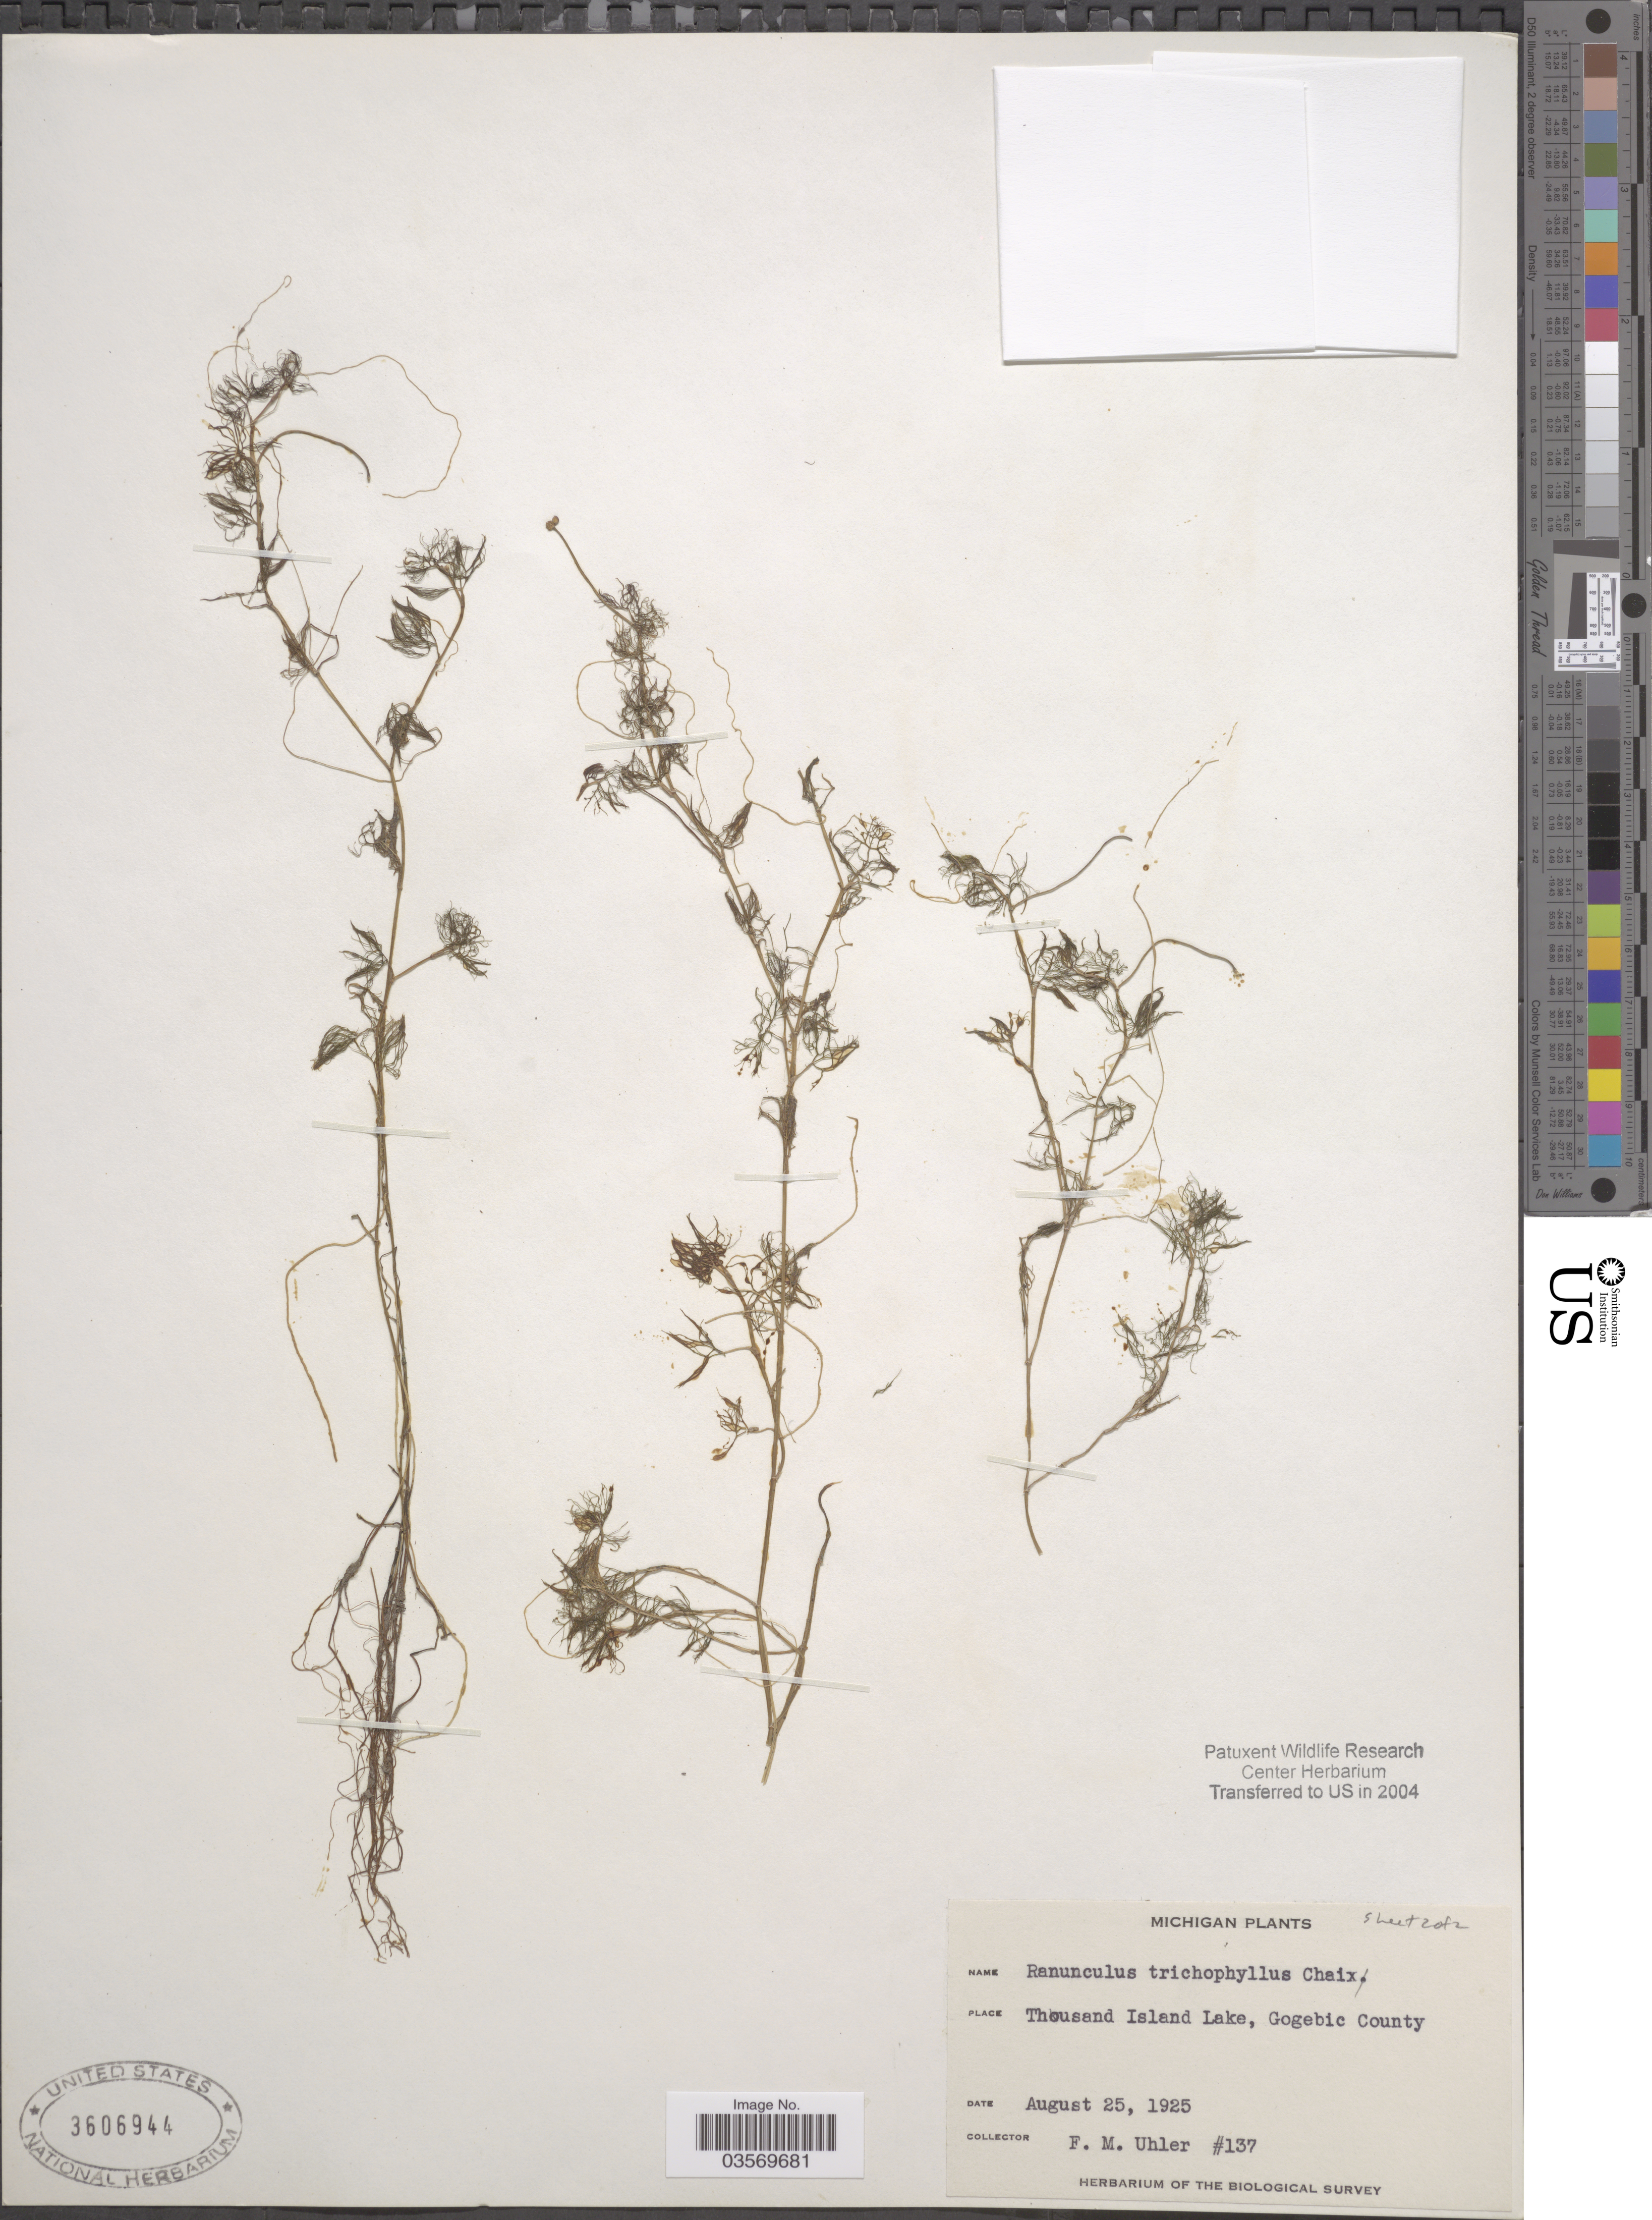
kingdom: Plantae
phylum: Tracheophyta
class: Magnoliopsida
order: Ranunculales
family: Ranunculaceae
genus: Ranunculus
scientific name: Ranunculus trichophyllus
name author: Chaix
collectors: F. M. Uhler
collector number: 137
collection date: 1925-08-25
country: United States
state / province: Michigan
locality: Thousand Island Lake, Gogebic County.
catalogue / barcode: US 3606944